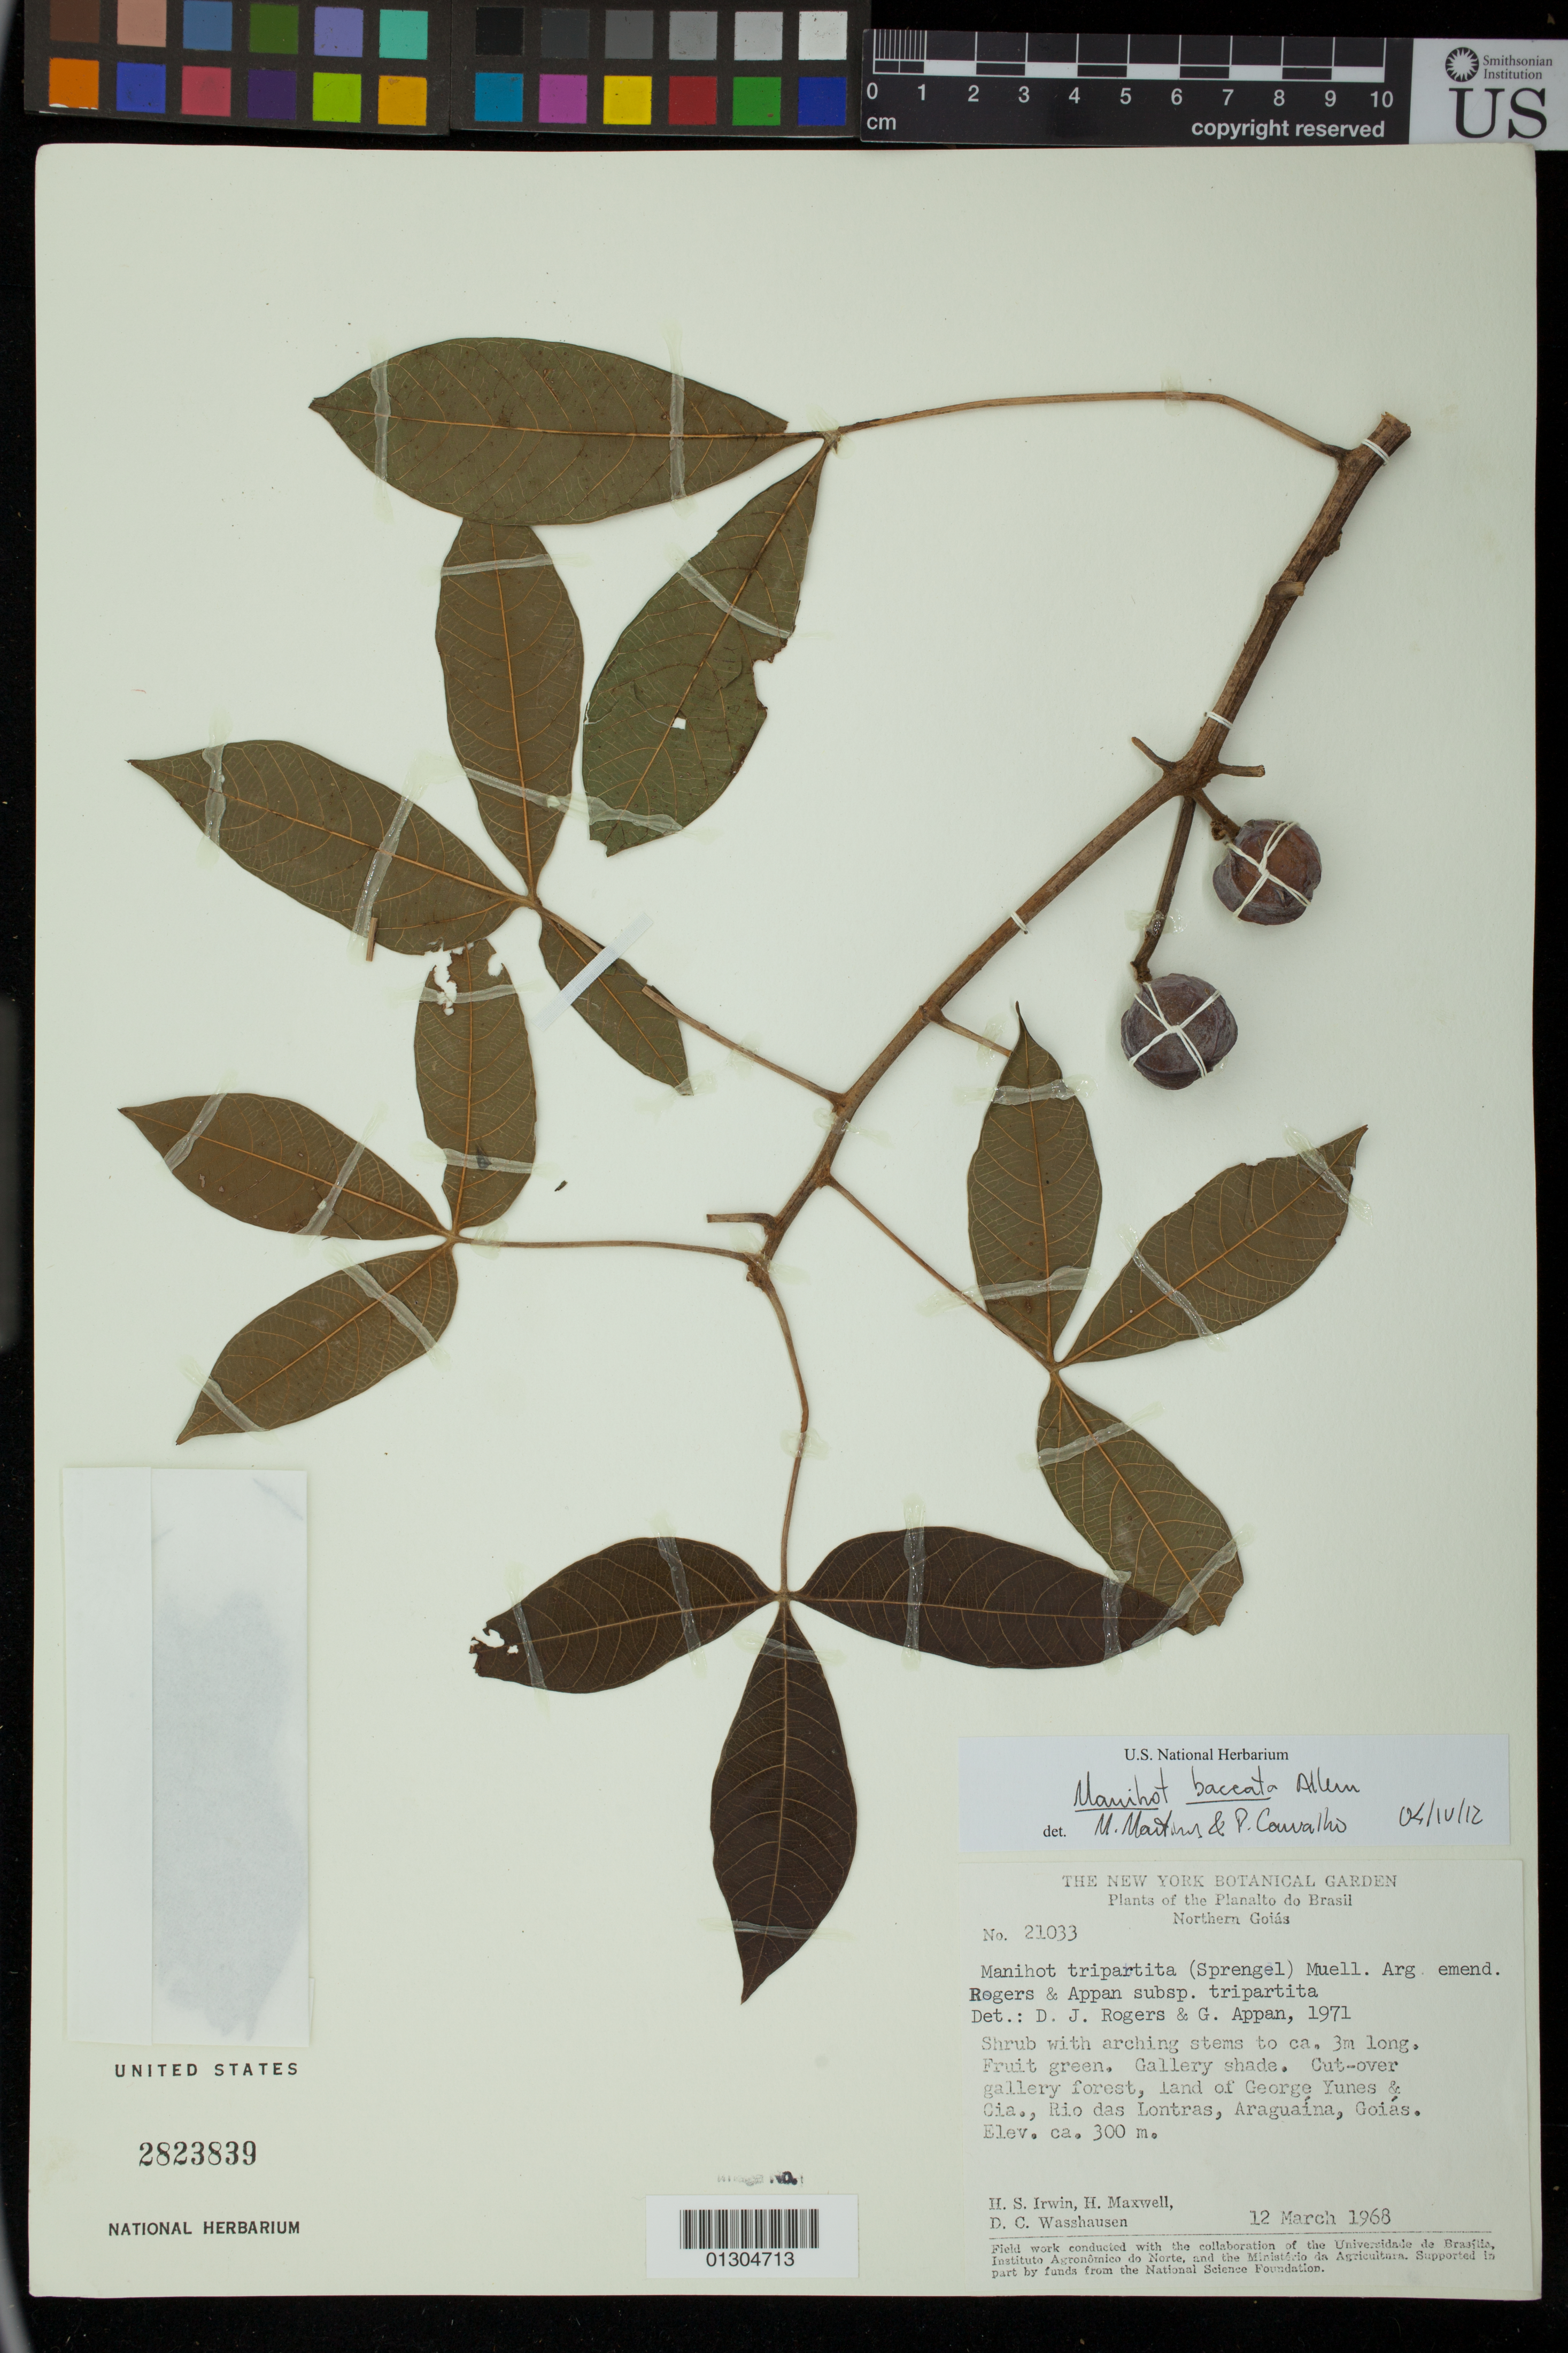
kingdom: Plantae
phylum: Tracheophyta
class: Magnoliopsida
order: Malpighiales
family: Euphorbiaceae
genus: Manihot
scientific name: Manihot quinquepartita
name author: Huber ex D.J. Rogers & Appan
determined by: Mendoza, M.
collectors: H. Irwin, H. Maxwell & D. C. Wasshausen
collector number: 21033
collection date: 1968-03-12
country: Brazil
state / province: Goiás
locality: Cut-over gallery forest, land of George Yunes & Cia., Rio das Lontras, Araguaina, Goias.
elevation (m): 300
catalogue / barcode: US 2823839